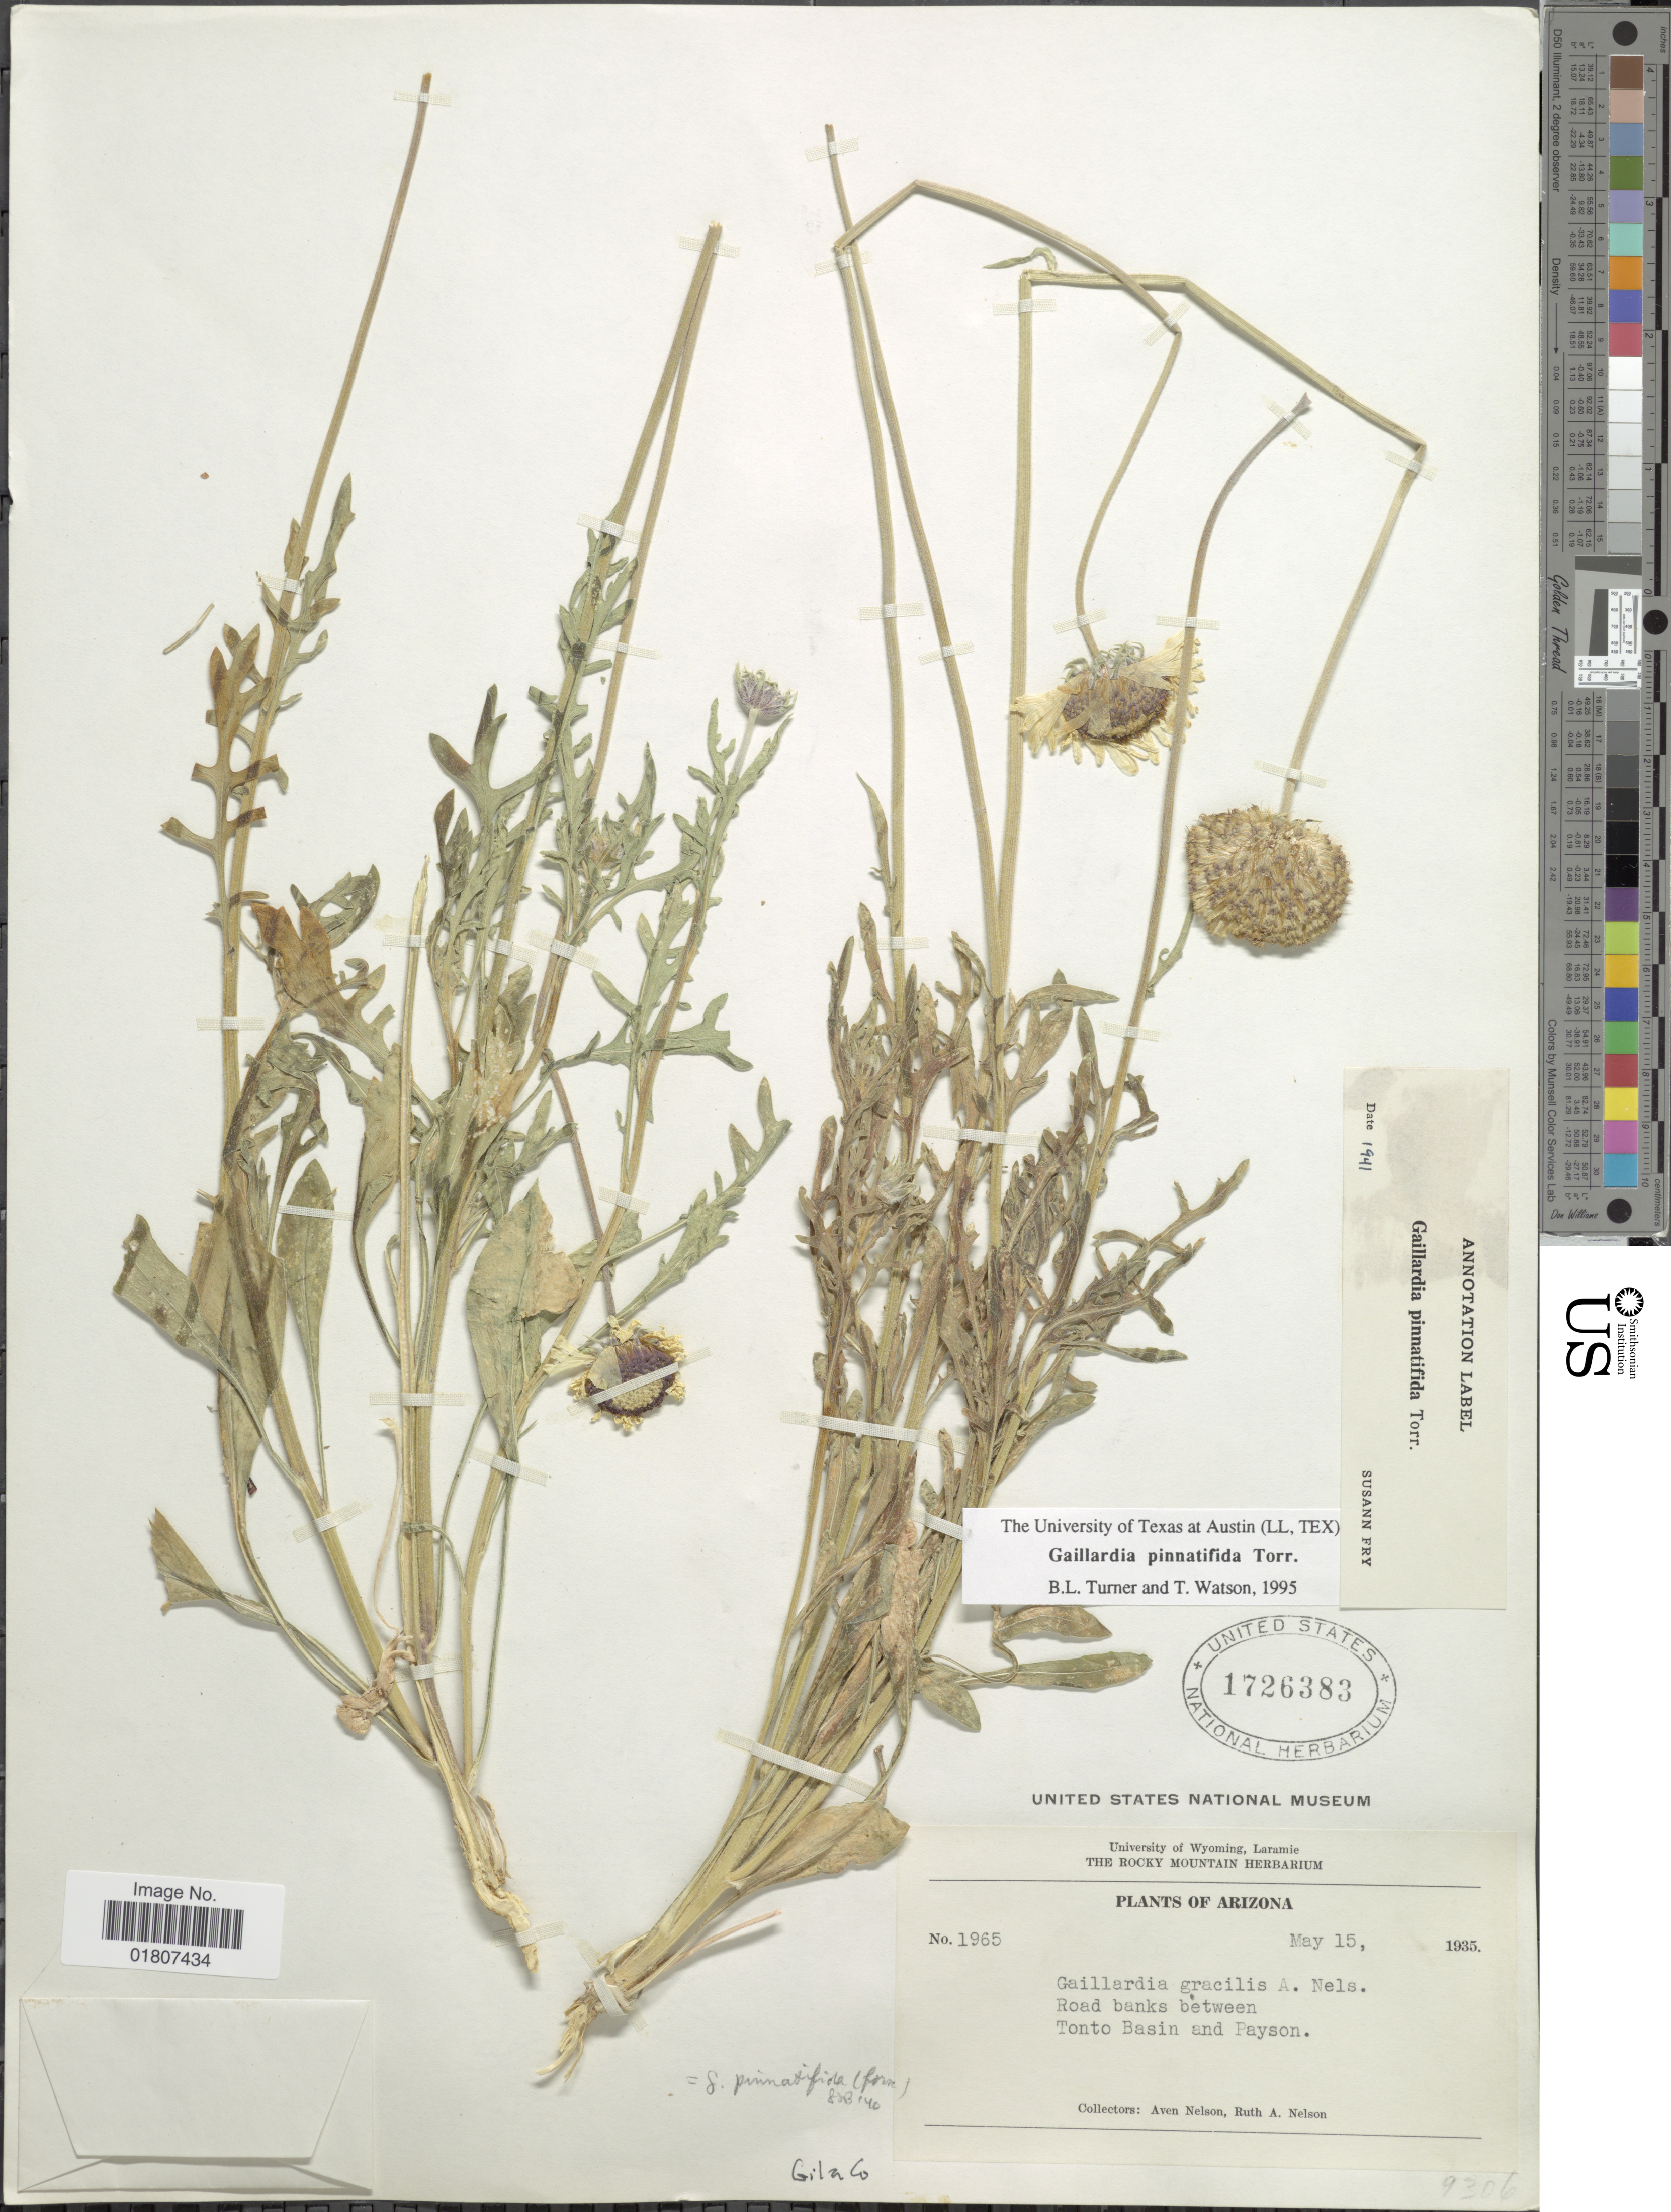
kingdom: Plantae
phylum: Tracheophyta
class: Magnoliopsida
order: Asterales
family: Asteraceae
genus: Gaillardia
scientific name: Gaillardia pinnatifida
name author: Torr.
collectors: A. Nelson & R. A. Nelson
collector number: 1965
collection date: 1935-05-15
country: United States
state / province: Arizona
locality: Between Tonto Basin and Payson. Gila Co.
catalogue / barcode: US 1726383